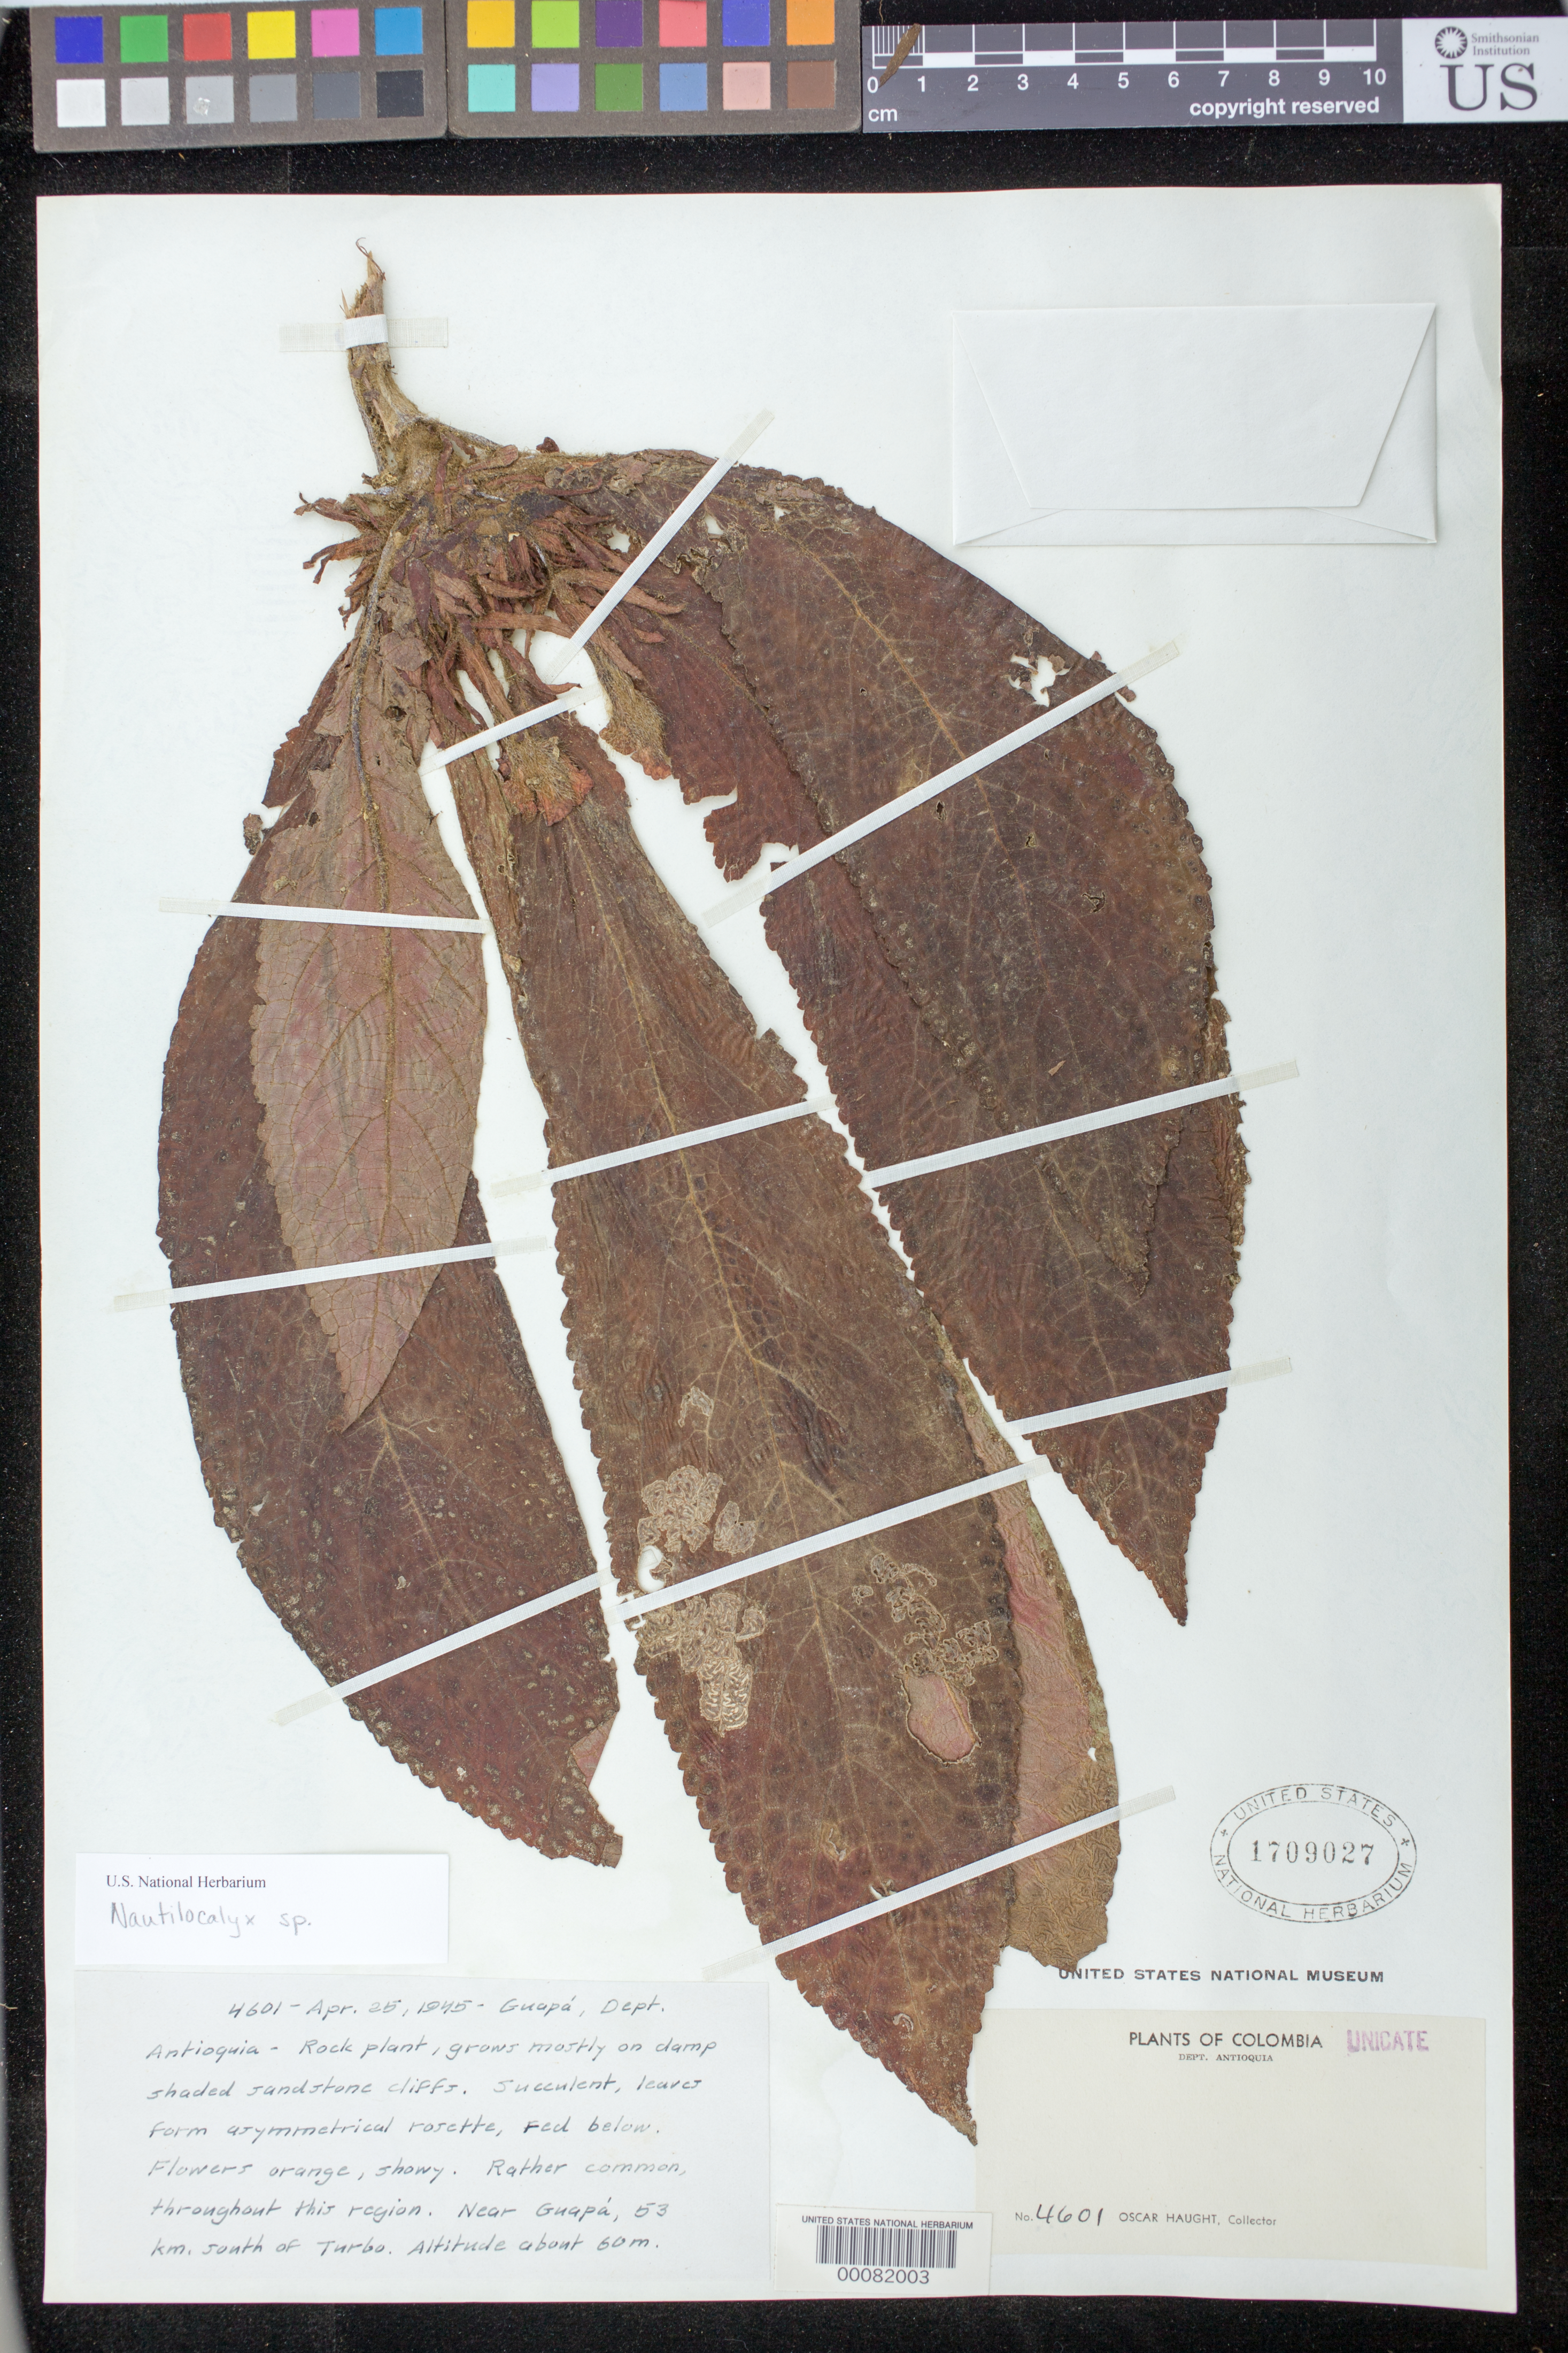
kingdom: Plantae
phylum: Tracheophyta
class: Magnoliopsida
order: Lamiales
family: Gesneriaceae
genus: Nautilocalyx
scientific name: Nautilocalyx sp.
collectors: O. L. Haught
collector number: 4601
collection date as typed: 25 Apr 1945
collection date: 1945-04-25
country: Colombia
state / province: Antioquia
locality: Near Guapa, 53 km S of Turbo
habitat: Grows mostly on damp shaded sandstone cliffs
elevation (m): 60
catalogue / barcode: US 1709027